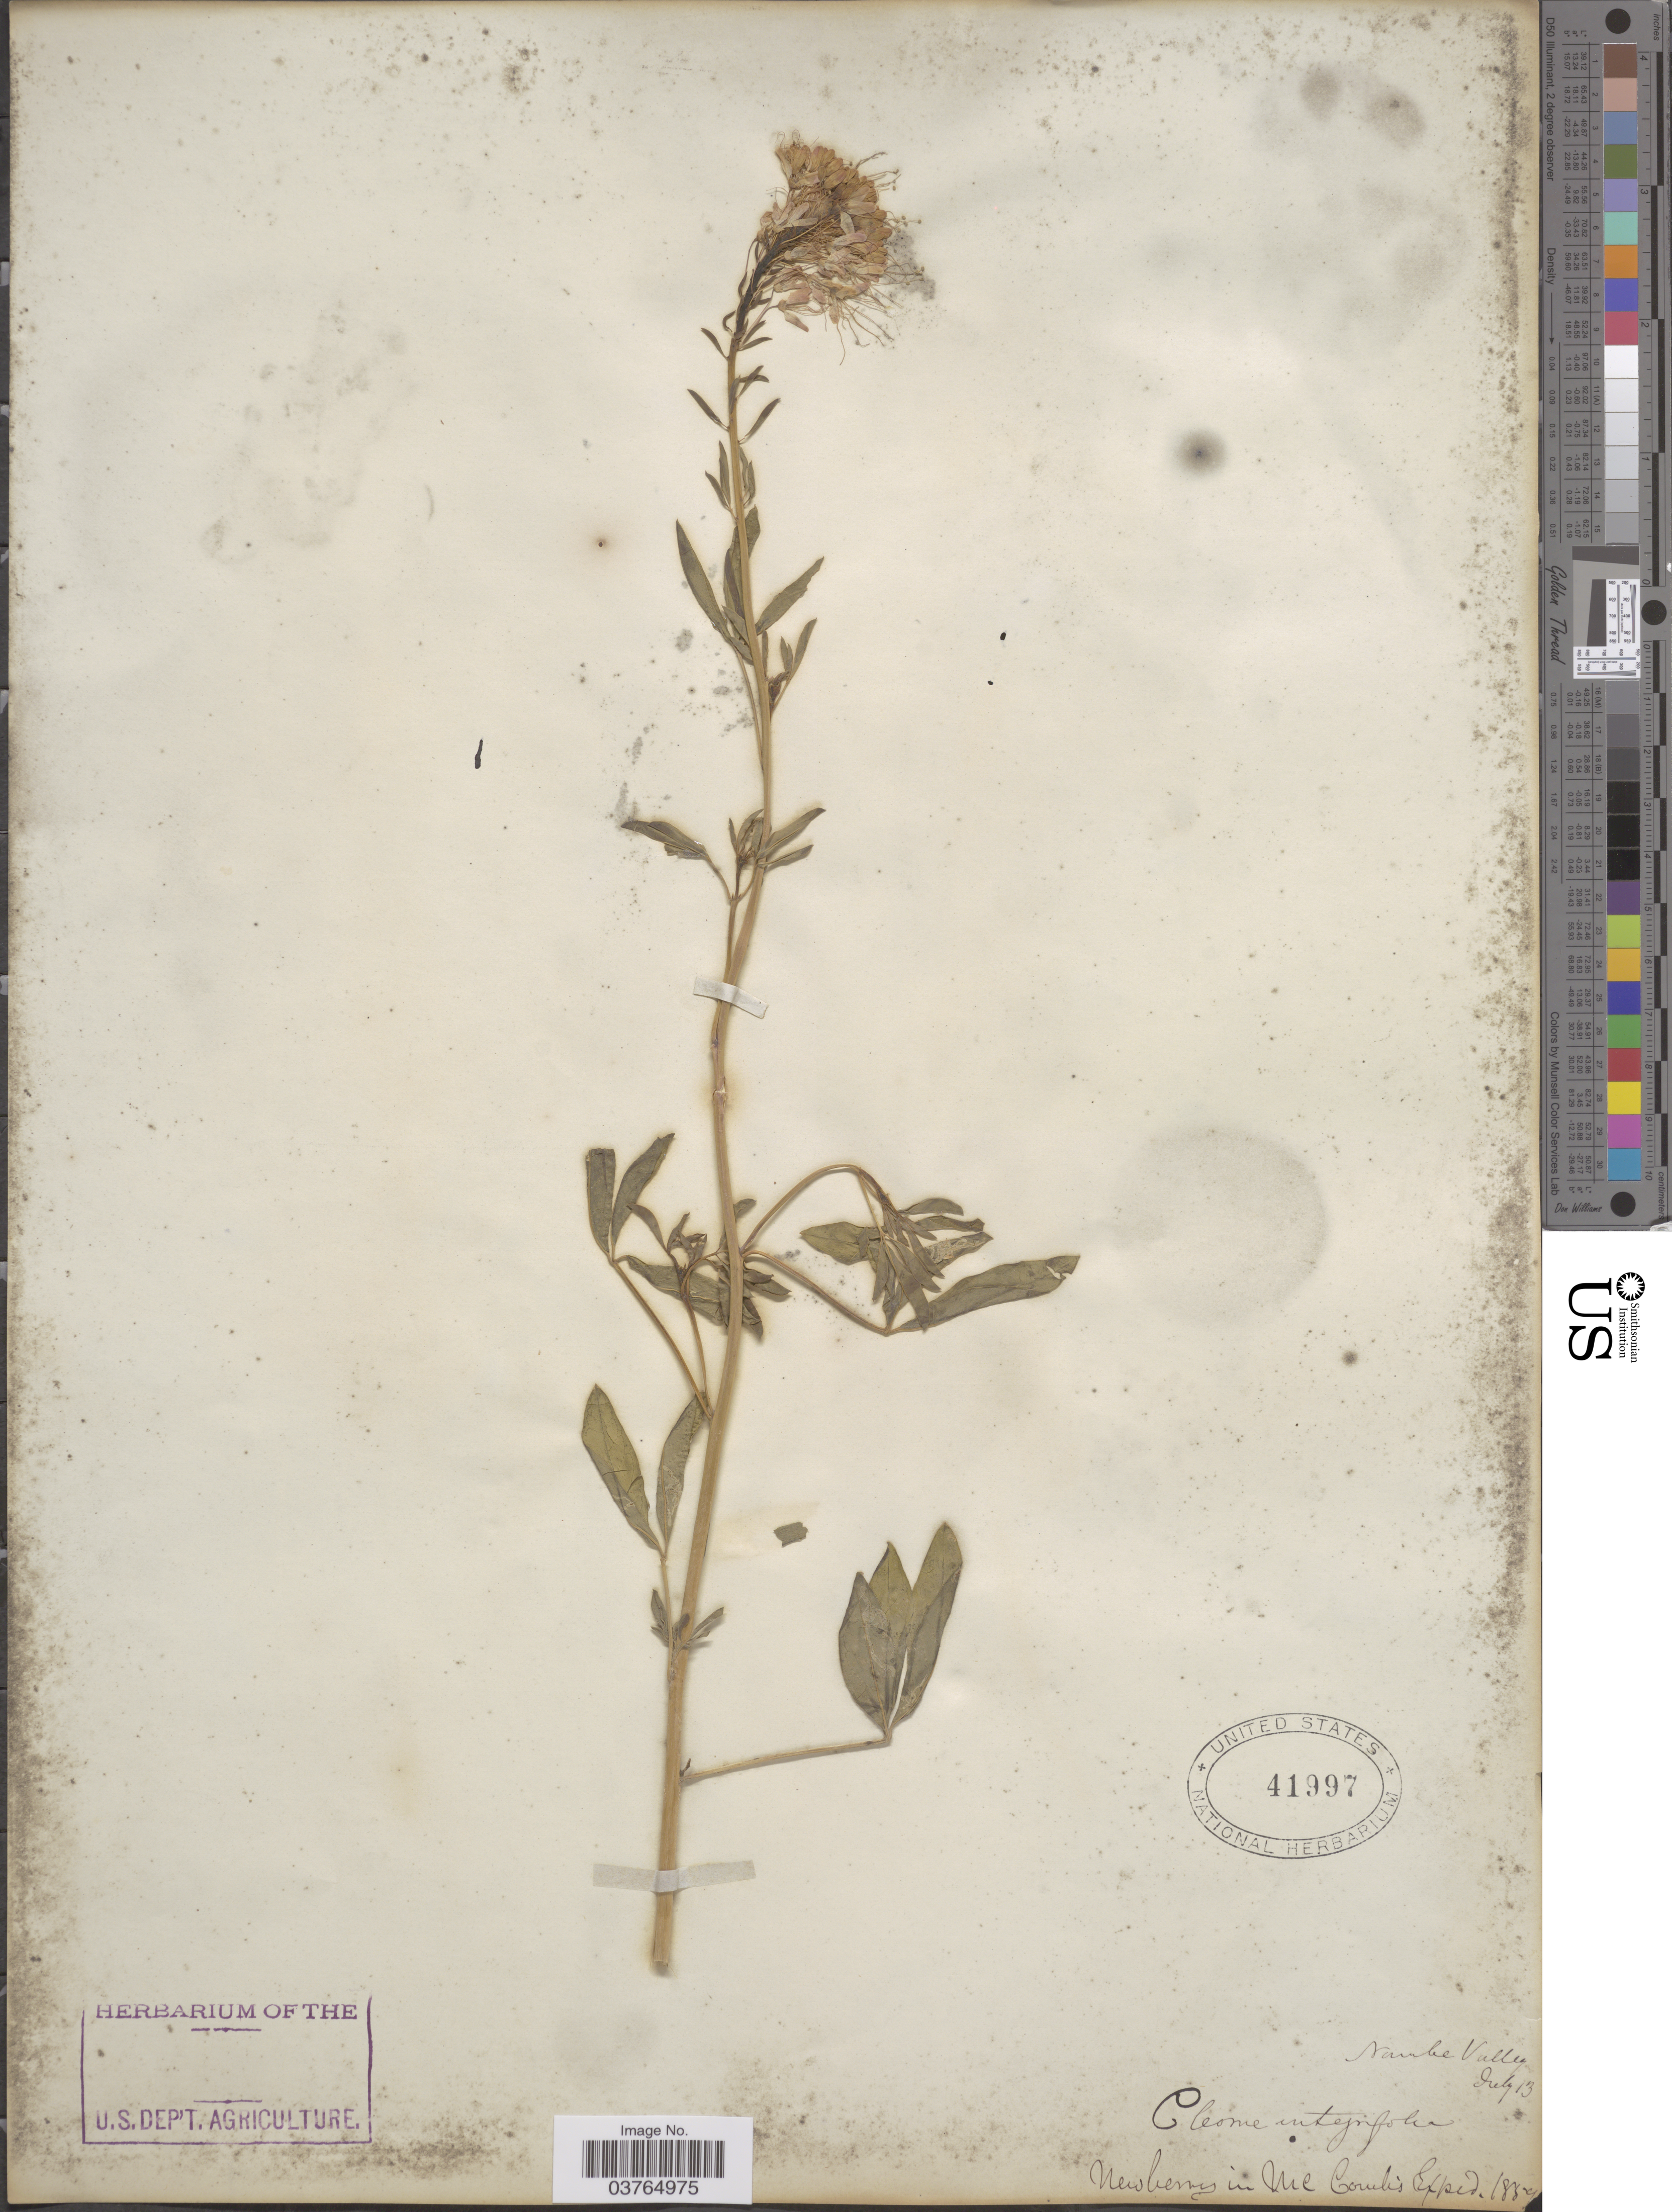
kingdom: Plantae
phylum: Tracheophyta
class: Magnoliopsida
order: Brassicales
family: Cleomaceae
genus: Cleomella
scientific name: Cleomella serrulata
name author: (Pursh) Roalson & J.C. Hall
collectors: -. Newberry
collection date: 1859-07-13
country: United States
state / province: New Mexico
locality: Nambe Valley.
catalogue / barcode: US 41997